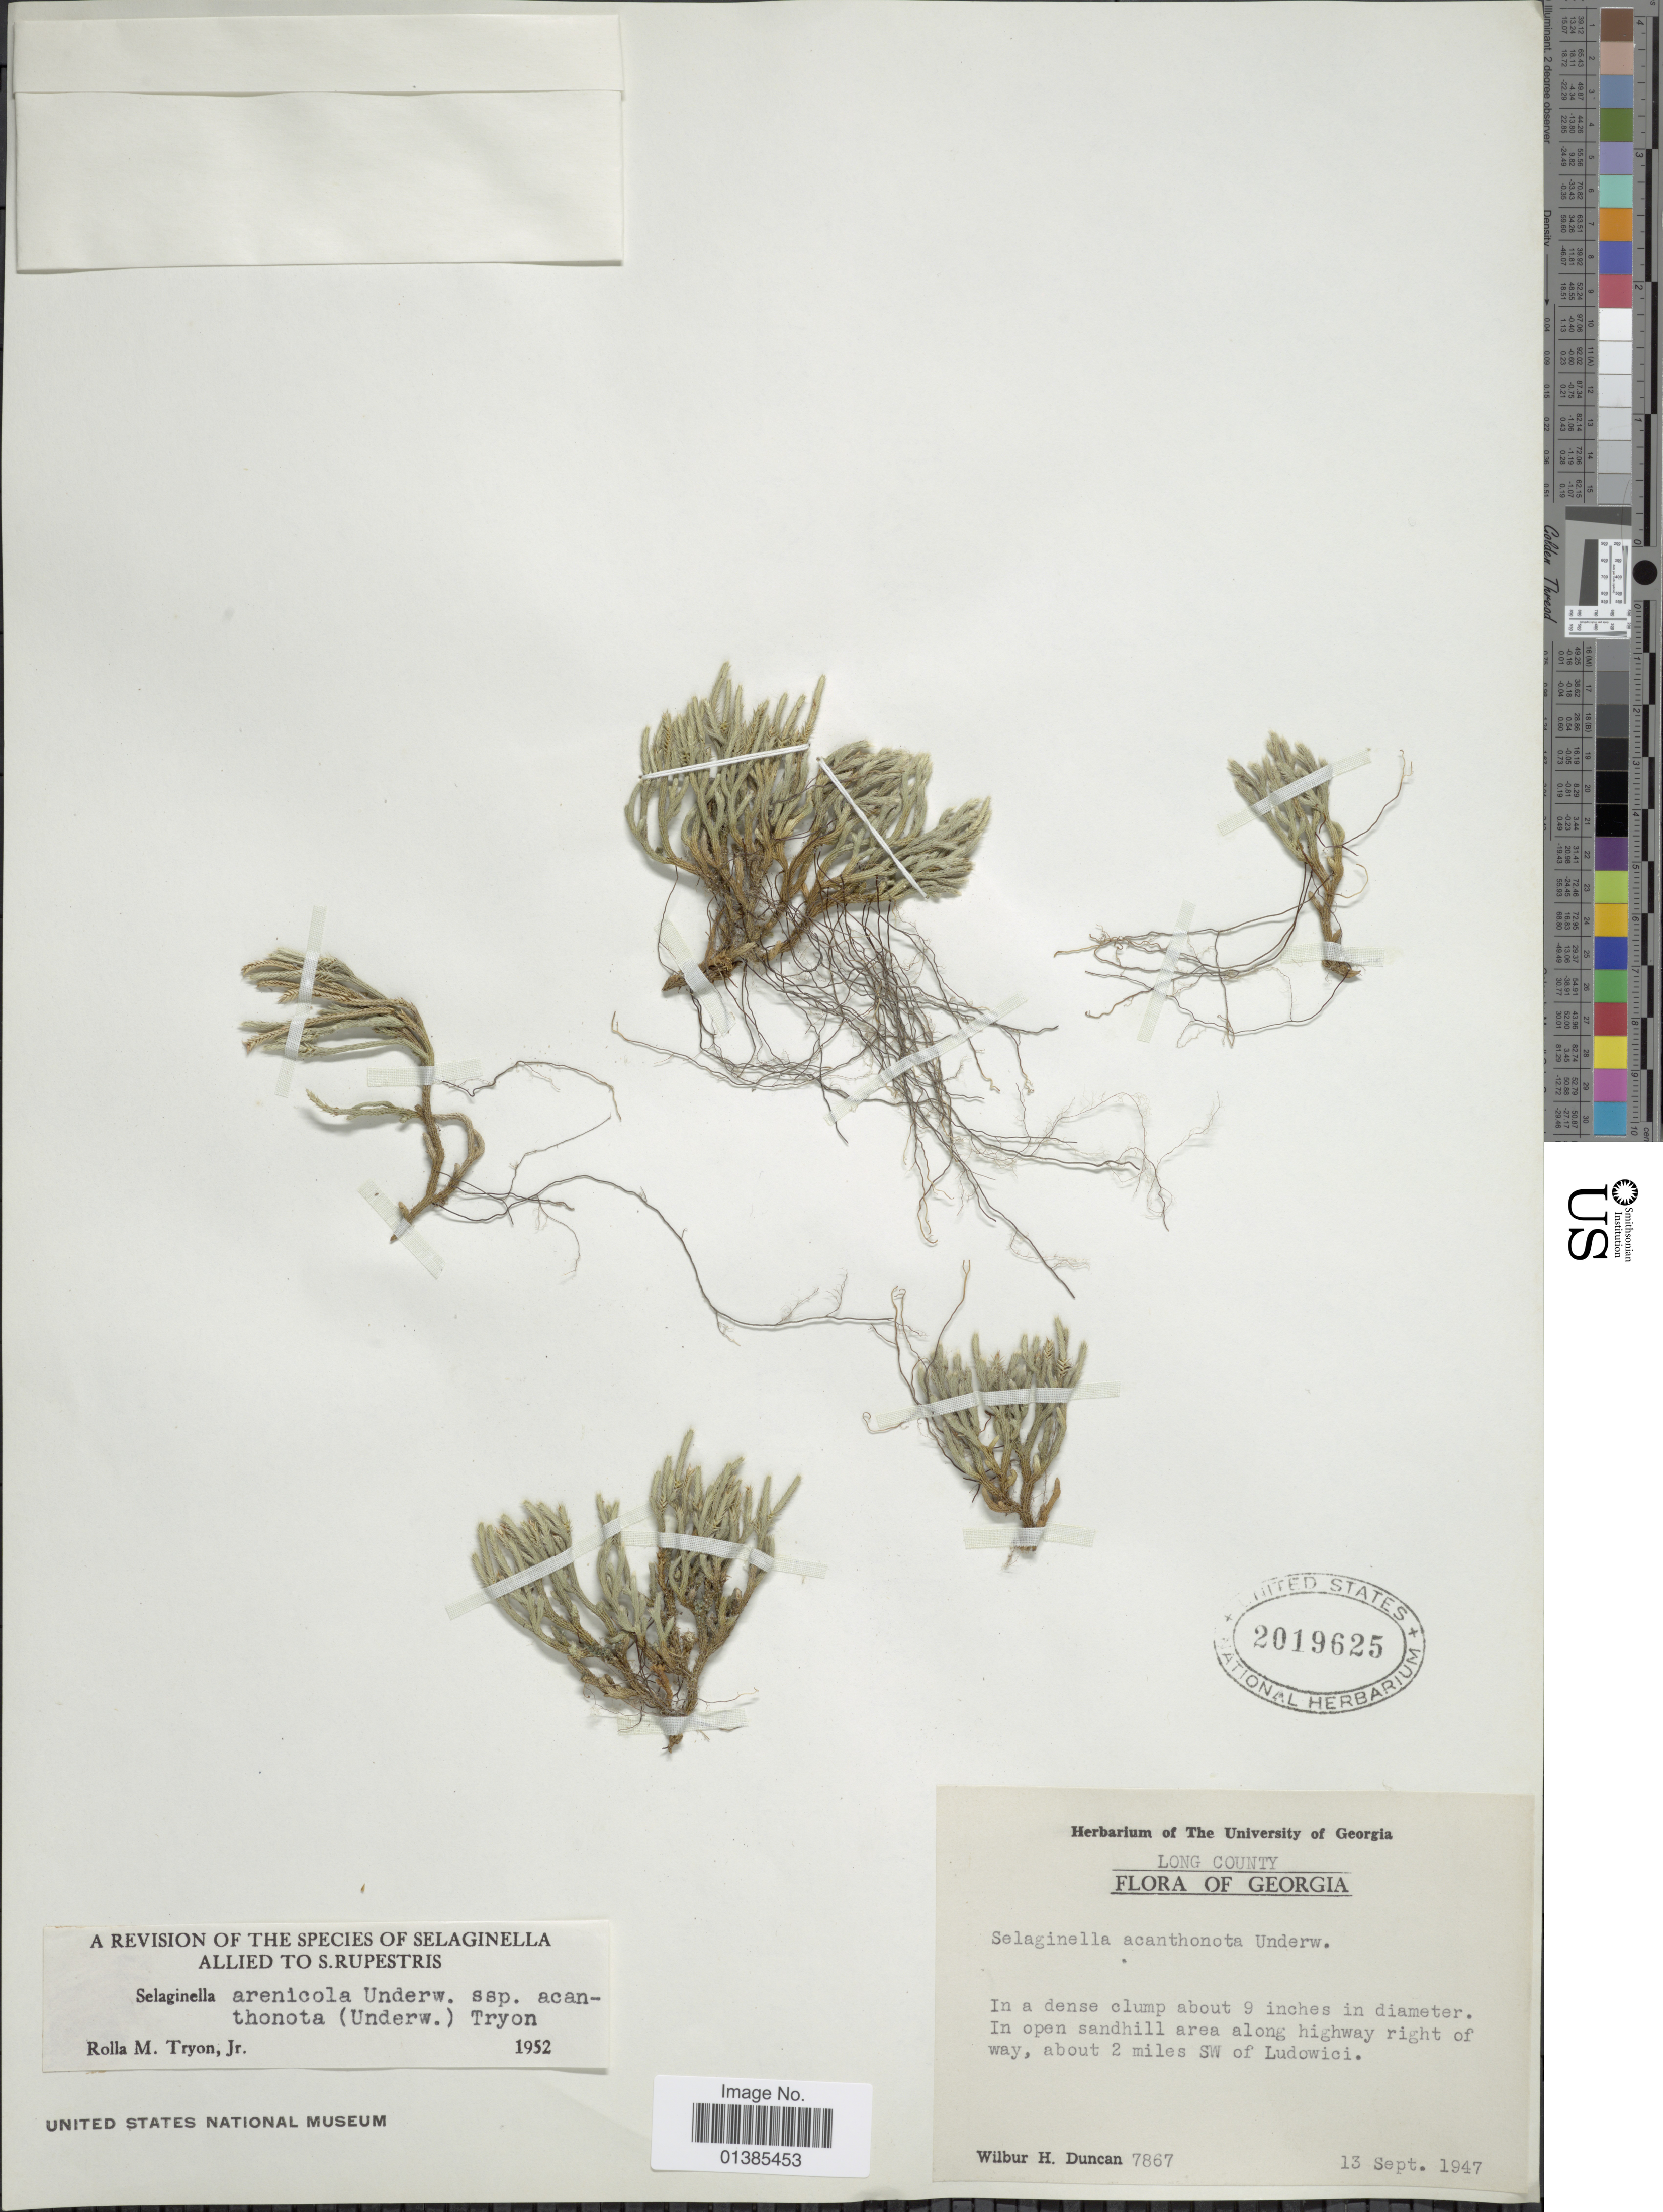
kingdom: Plantae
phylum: Tracheophyta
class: Lycopodiopsida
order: Selaginellales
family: Selaginellaceae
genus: Selaginella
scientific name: Selaginella arenicola subsp. acanthonota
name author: (Underw.) R.M. Tryon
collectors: W. H. Duncan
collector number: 7867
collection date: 1947-09-13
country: United States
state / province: Georgia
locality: Long County. In open sandhill area along highway right of way, about 2 miles SW of Ludowici.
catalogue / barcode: US 2019625